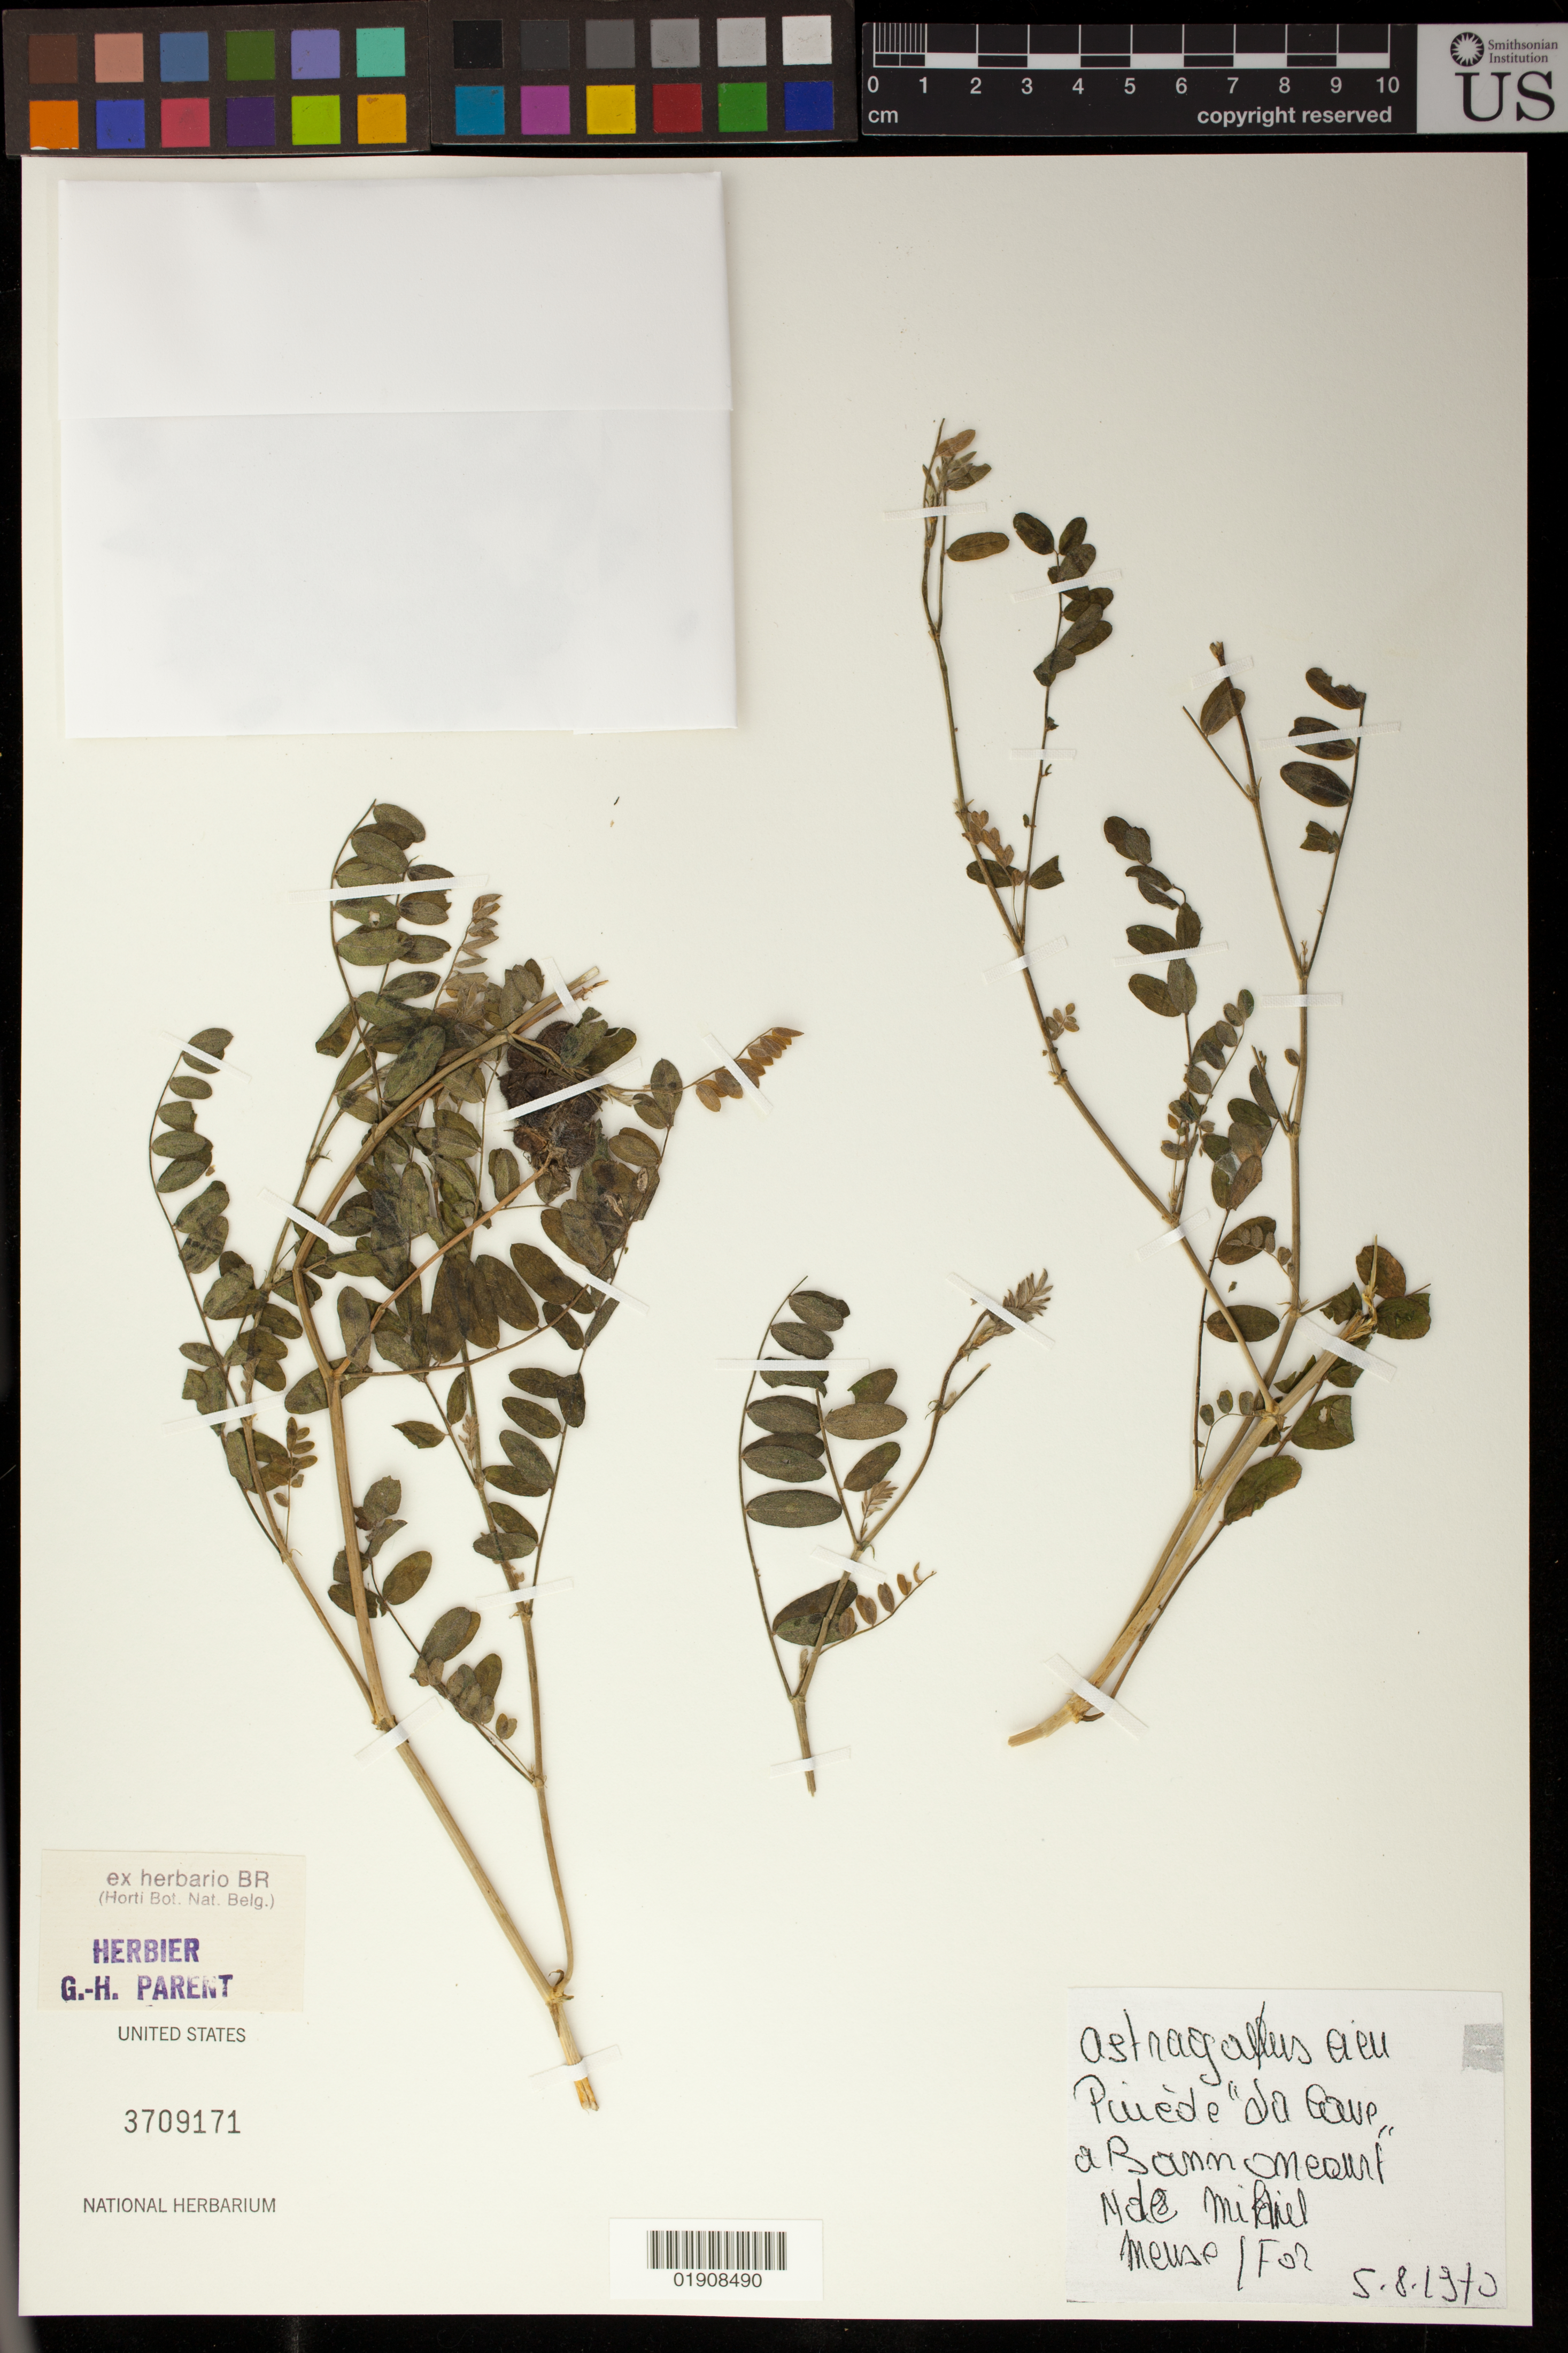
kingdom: Plantae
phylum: Tracheophyta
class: Magnoliopsida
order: Fabales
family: Fabaceae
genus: Astragalus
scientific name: Astragalus cicer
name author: L.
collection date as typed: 5-8-1970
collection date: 1970-08-05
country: France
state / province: Grand Est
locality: Piuede "da Cave a Bannoncourt", Meuse.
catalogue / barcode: US 3709171